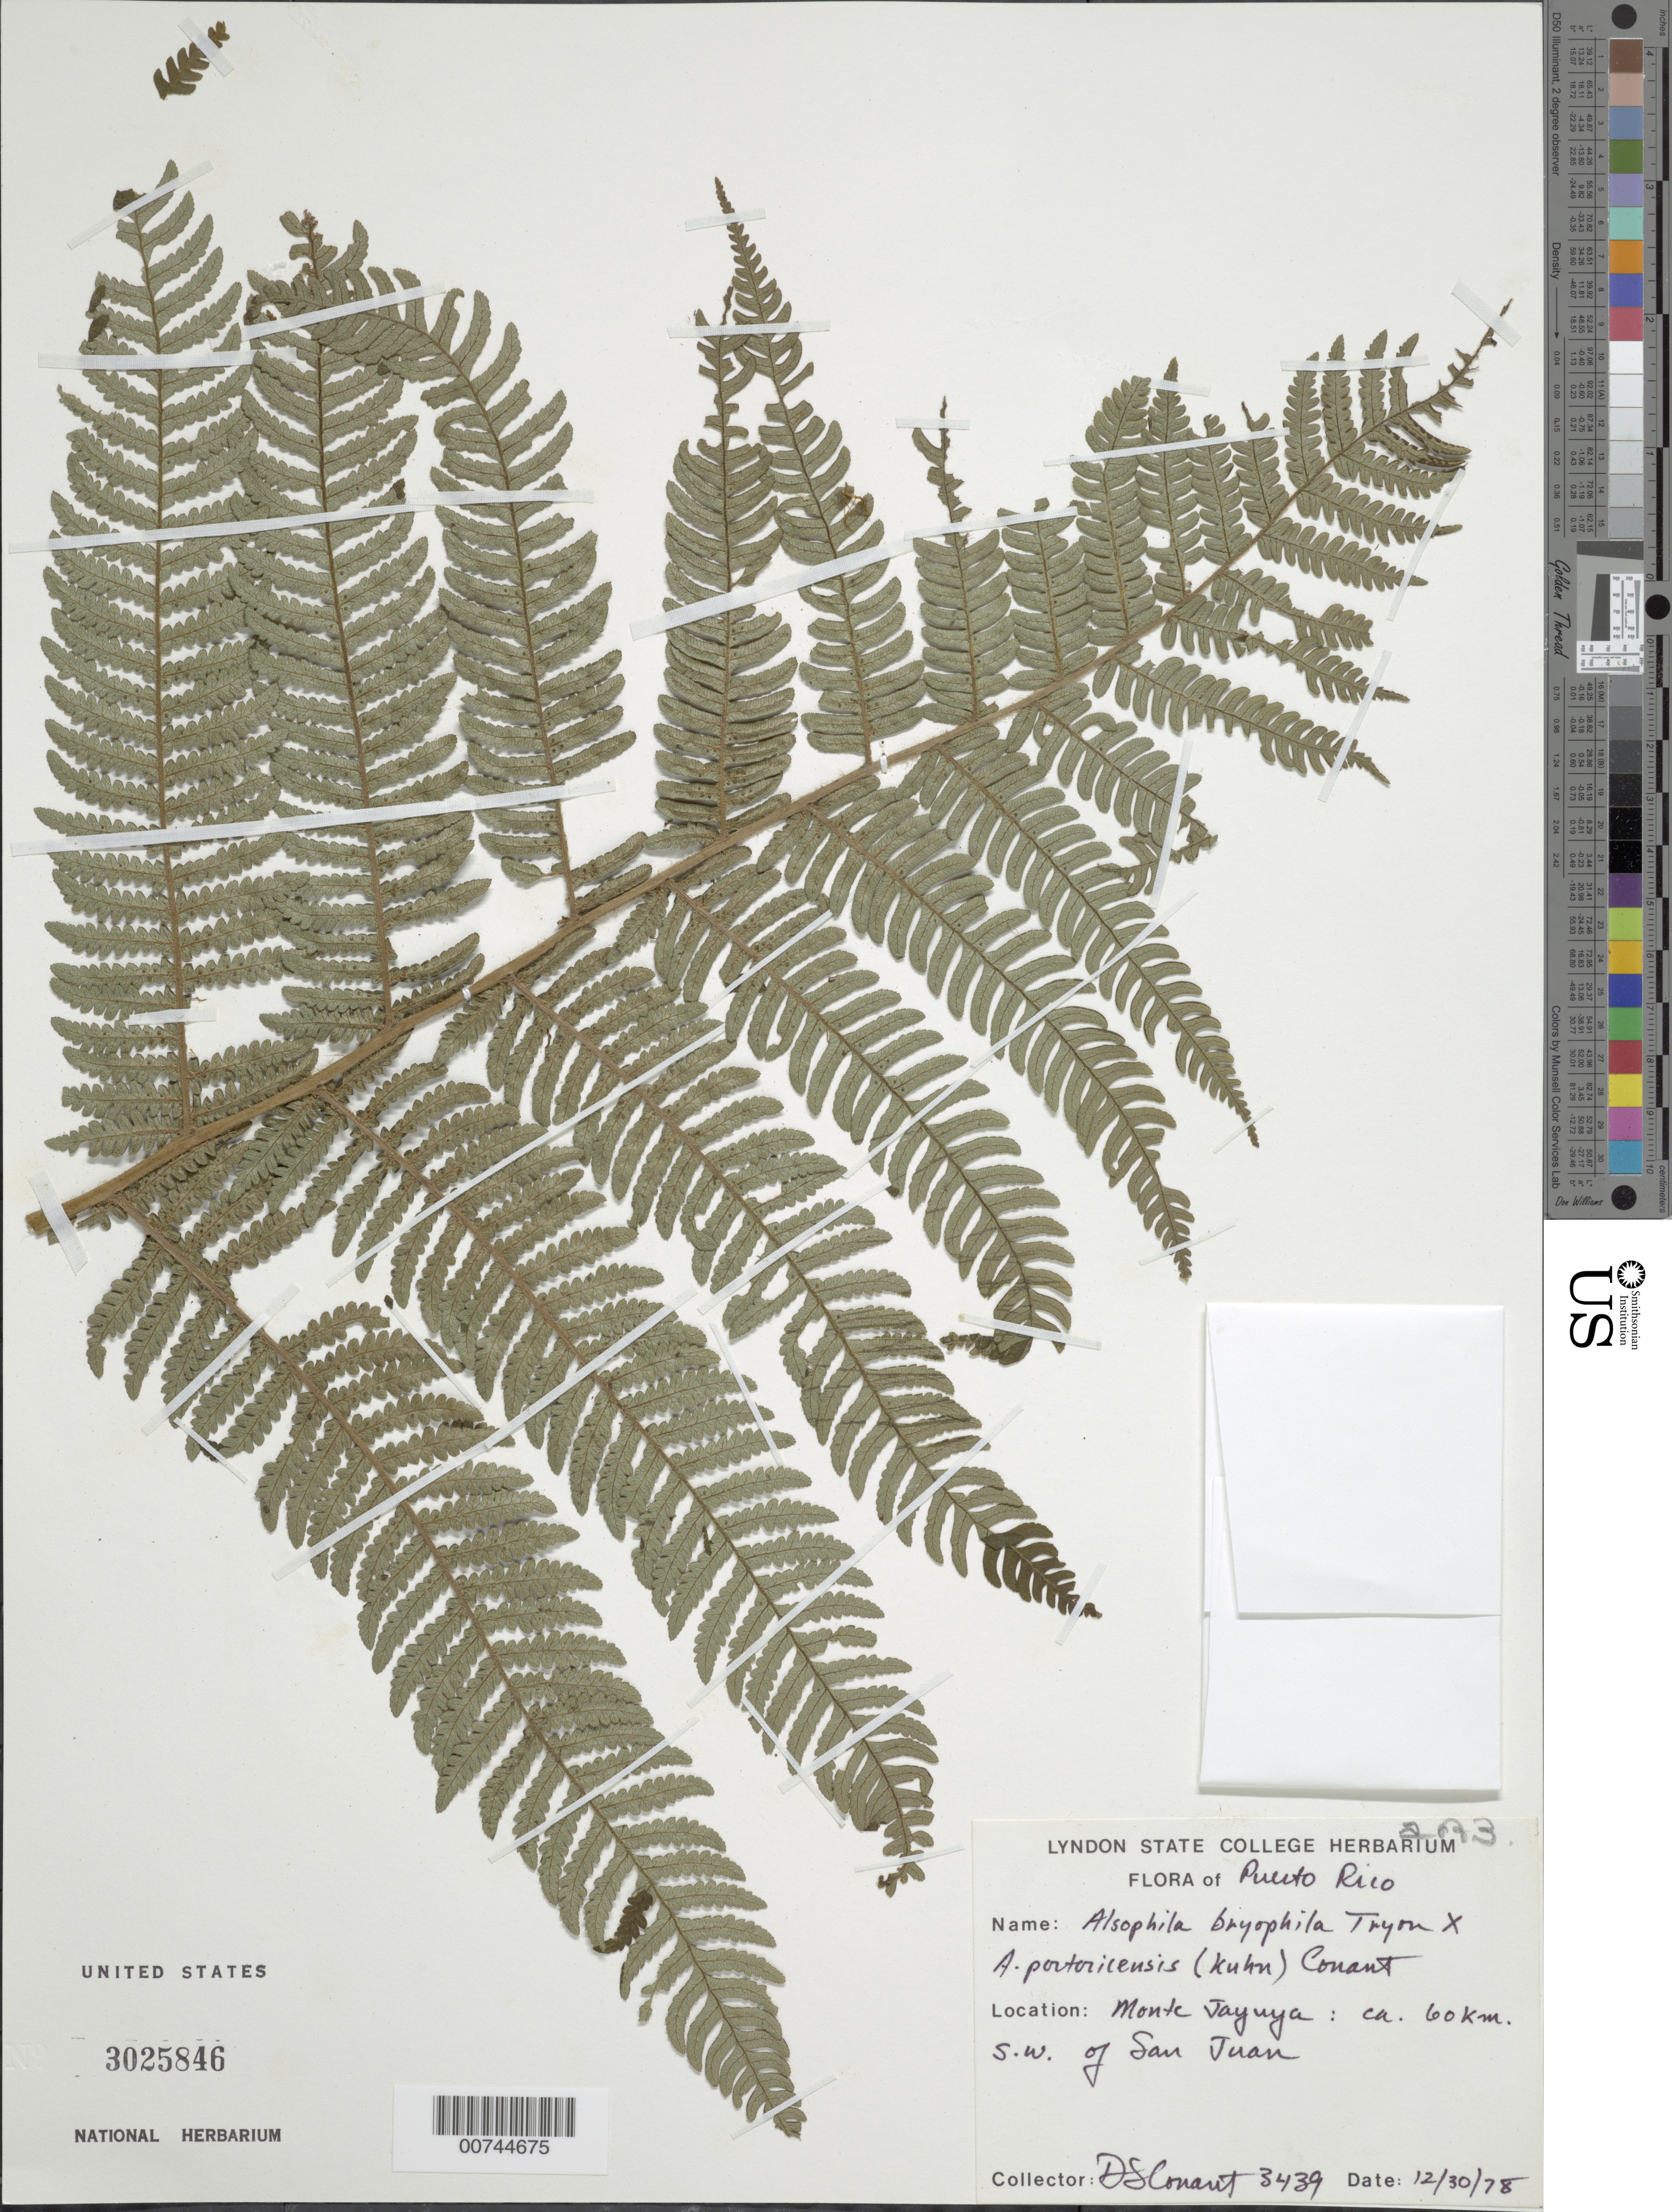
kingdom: Plantae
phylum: Tracheophyta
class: Polypodiopsida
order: Cyatheales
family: Cyatheaceae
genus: Alsophila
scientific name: Alsophila bryophila x A. portoricensis (Spreng. ex Kuhn) D.S. Conant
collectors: D. S. Conant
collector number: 3439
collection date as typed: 30 Dec 1978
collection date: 1978-12-30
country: Puerto Rico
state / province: Jayuya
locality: Monte Jayuya: ca. 60 km SW of San Juan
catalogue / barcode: US 3025846